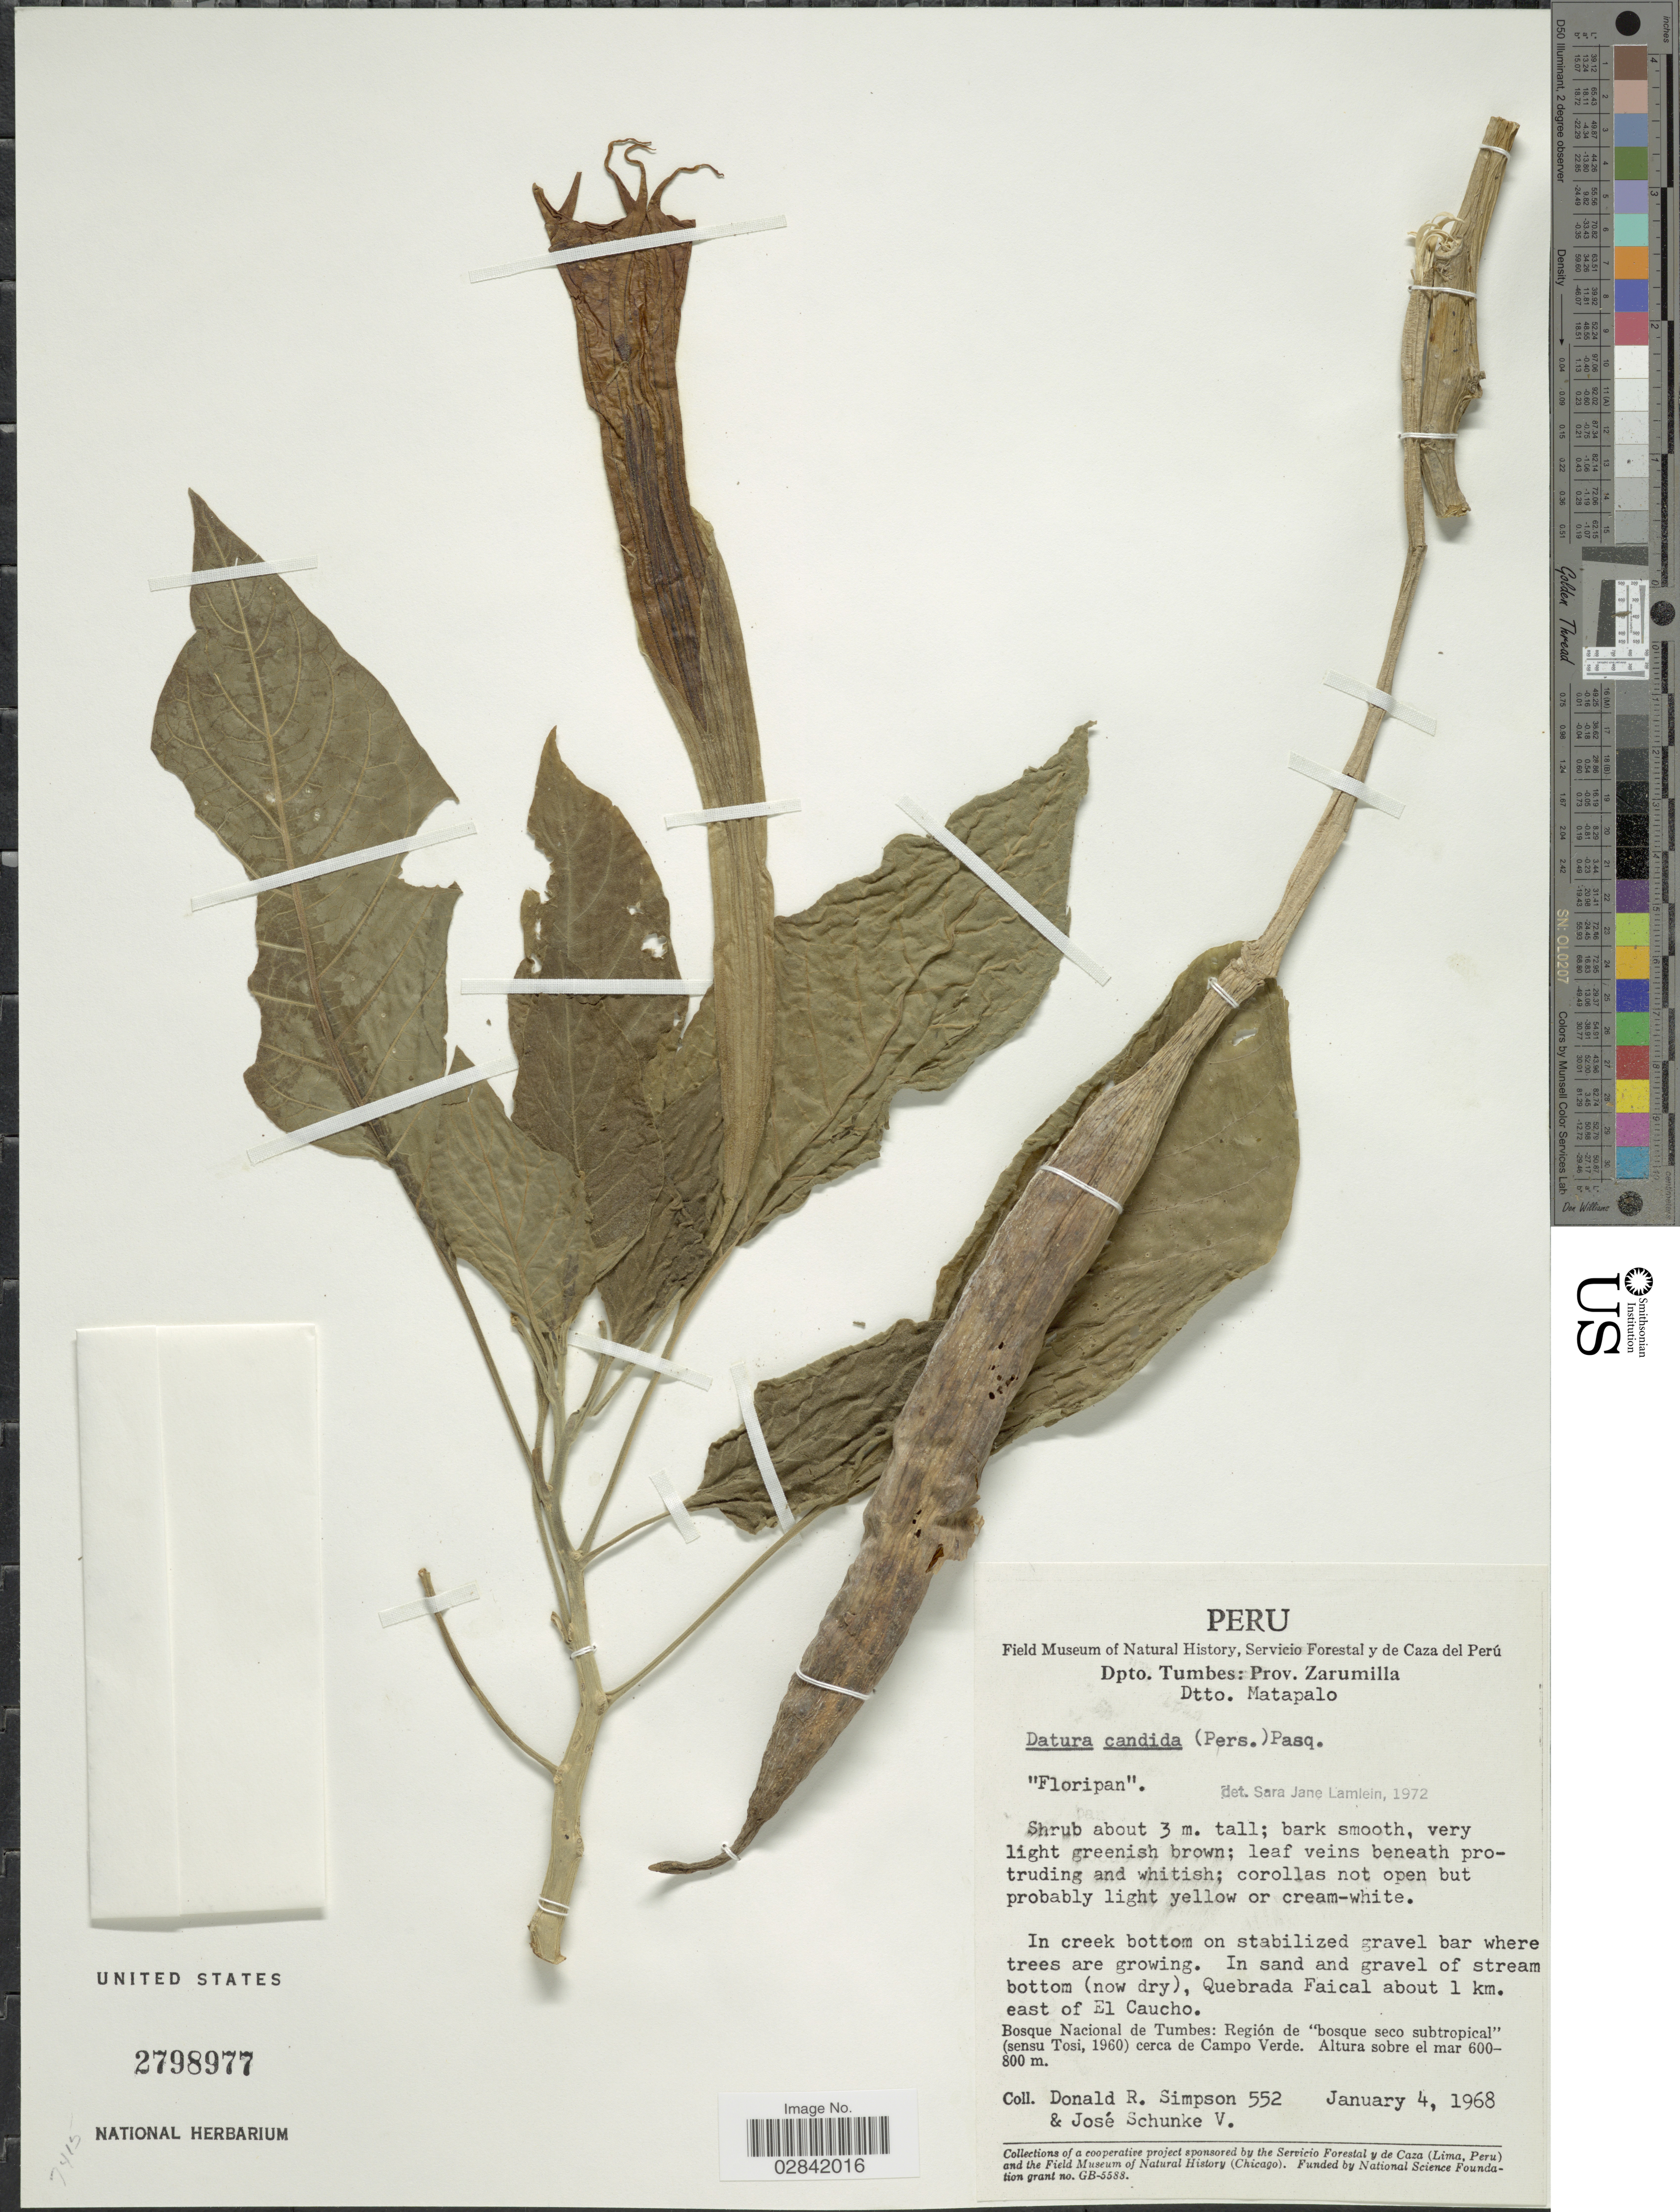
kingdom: Plantae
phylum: Tracheophyta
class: Magnoliopsida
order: Solanales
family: Solanaceae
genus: Brugmansia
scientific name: Brugmansia x candida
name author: Pers.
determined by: (US) Smithsonian Institution - National Museum of Natural History - Department of Botany (UNITED STATES)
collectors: D. R. Simpson & J. Schunke Vigo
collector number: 552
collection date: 1968-01-04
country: Peru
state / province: Tumbes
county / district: Zarumilla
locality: Dpto. Tumbes: Prov. Zarumilla. Dtto. Matapalo. Quebrada Faical about 1 km. east of El Caucho. Bosque Nacional de Tumbes: Región de "bosque seco subtropical" (sensu Tosi, 1960) cerca de Campo Verde.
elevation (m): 600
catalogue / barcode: US 2798977